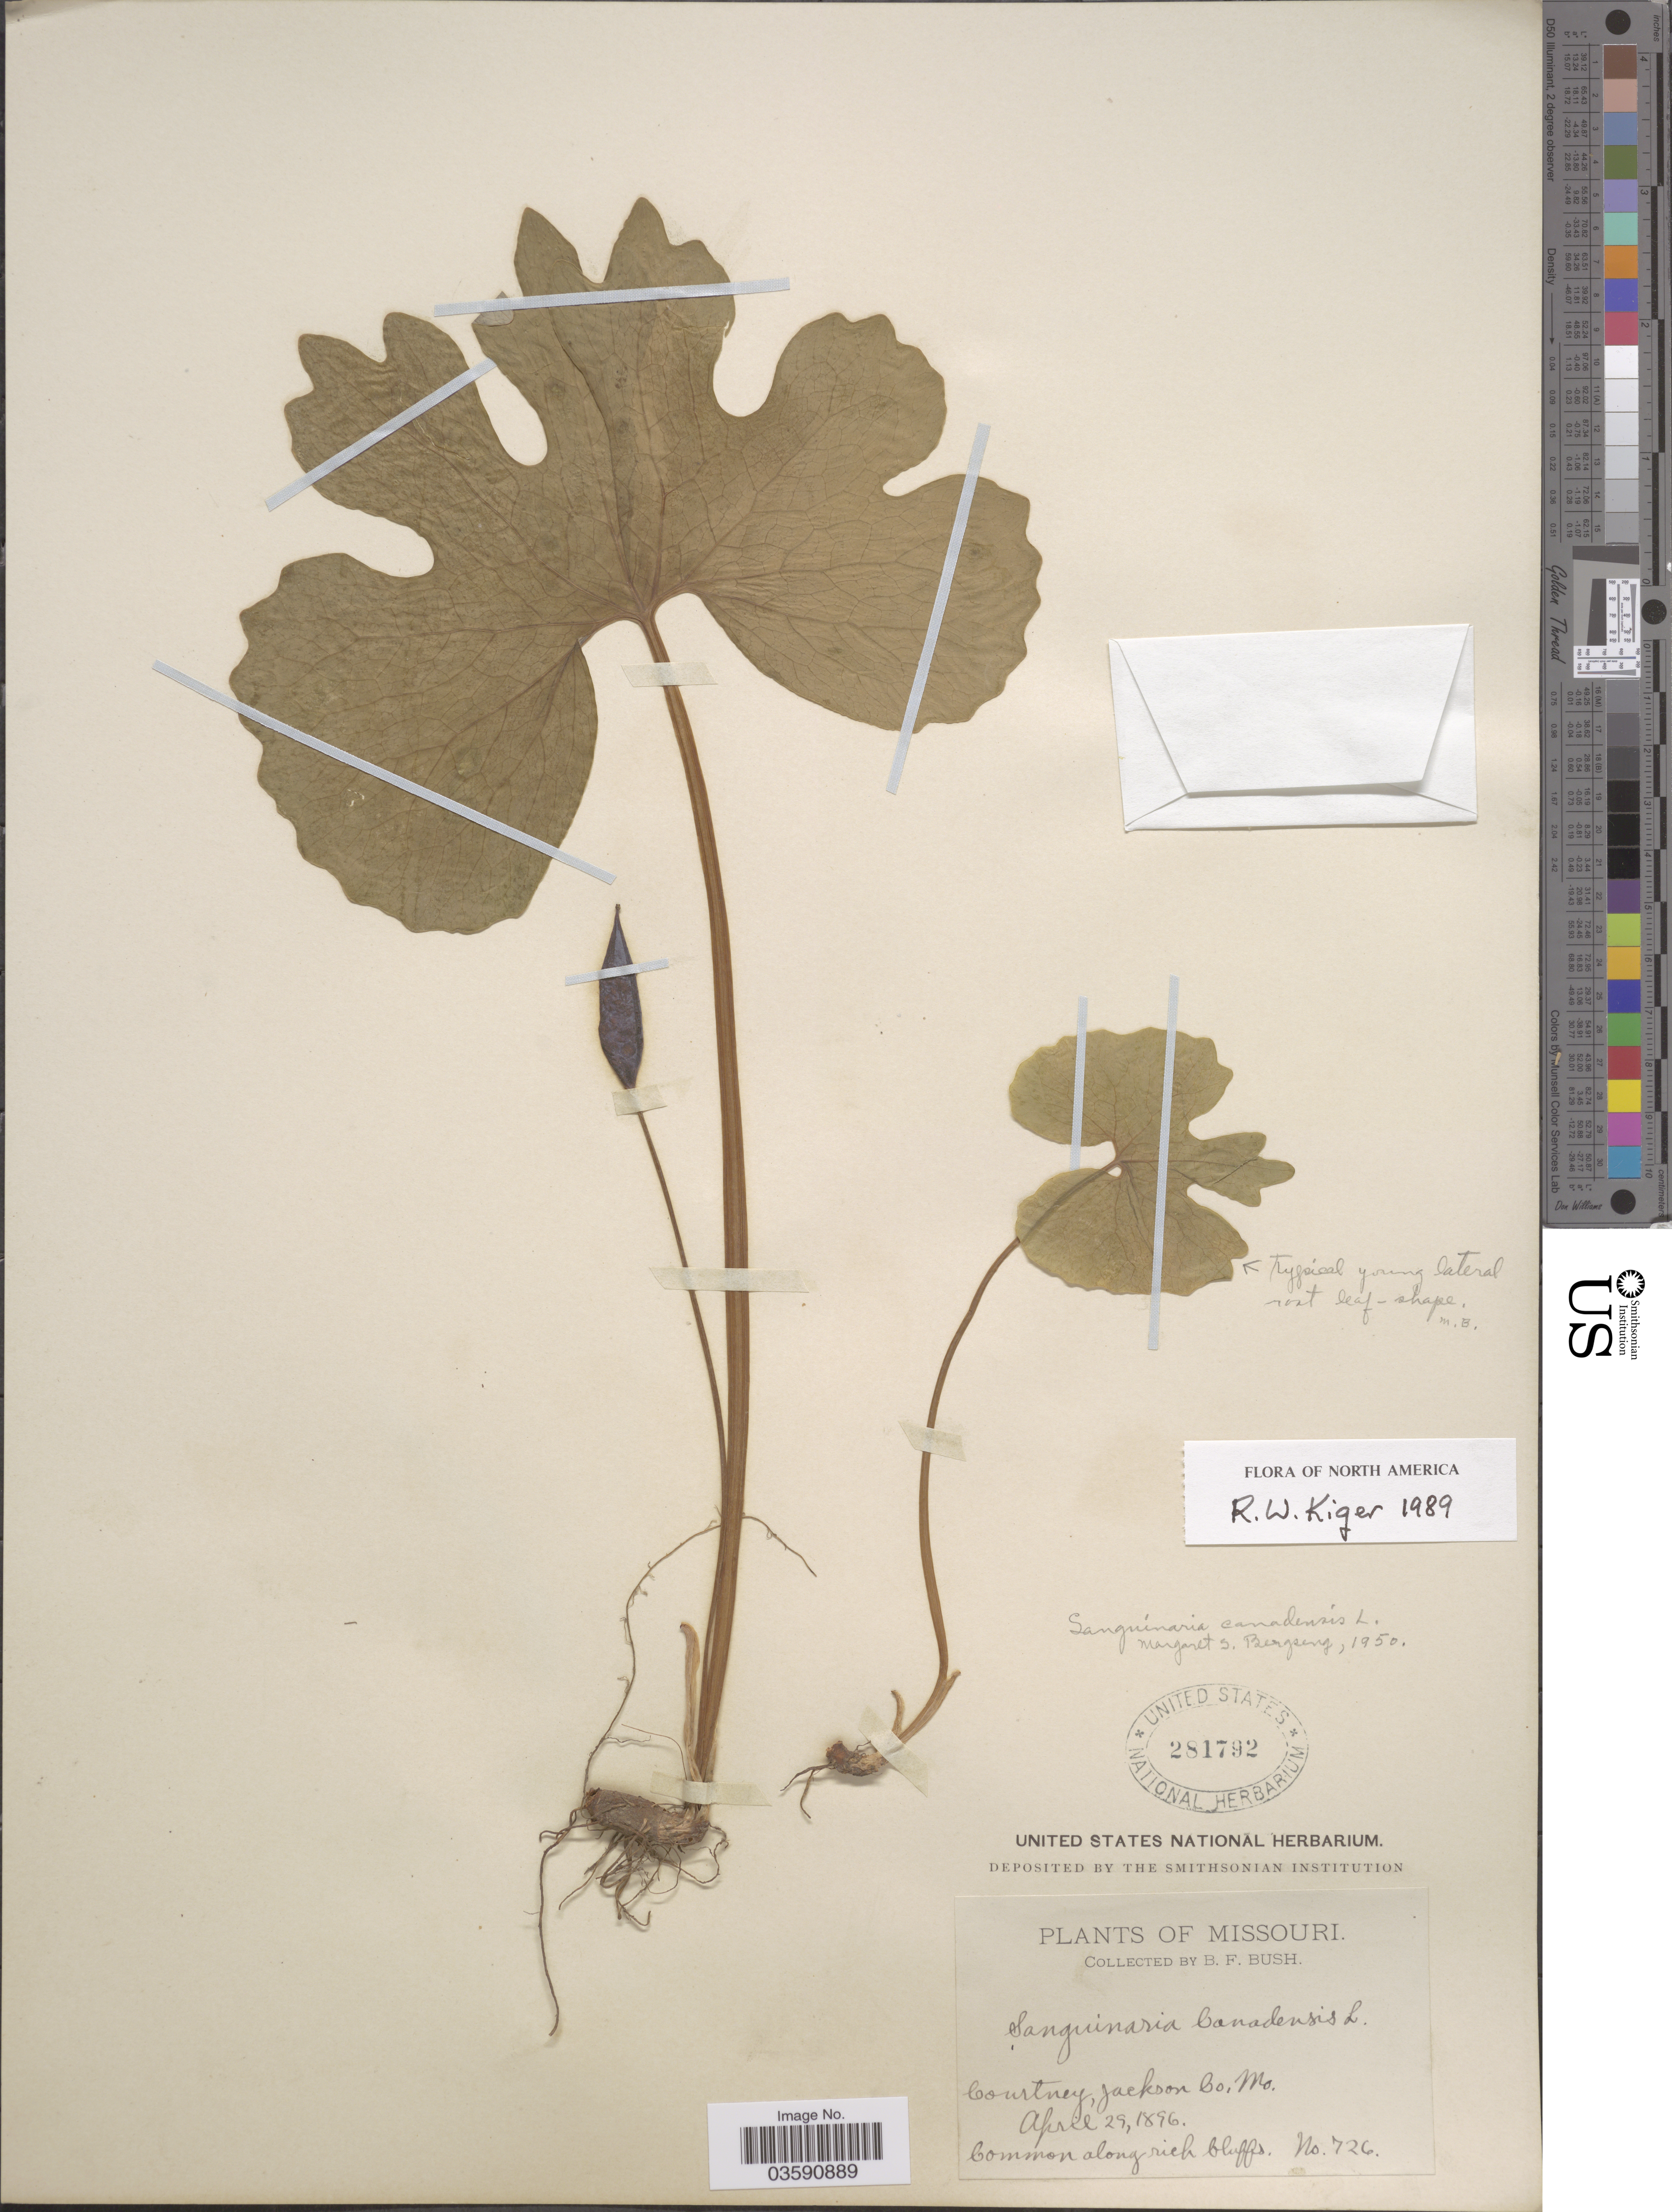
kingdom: Plantae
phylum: Tracheophyta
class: Magnoliopsida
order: Ranunculales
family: Papaveraceae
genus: Sanguinaria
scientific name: Sanguinaria canadensis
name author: L.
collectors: B. F. Bush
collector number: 726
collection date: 1896-04-29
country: United States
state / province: Missouri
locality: Courtney, Jackson Co.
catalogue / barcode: US 281792